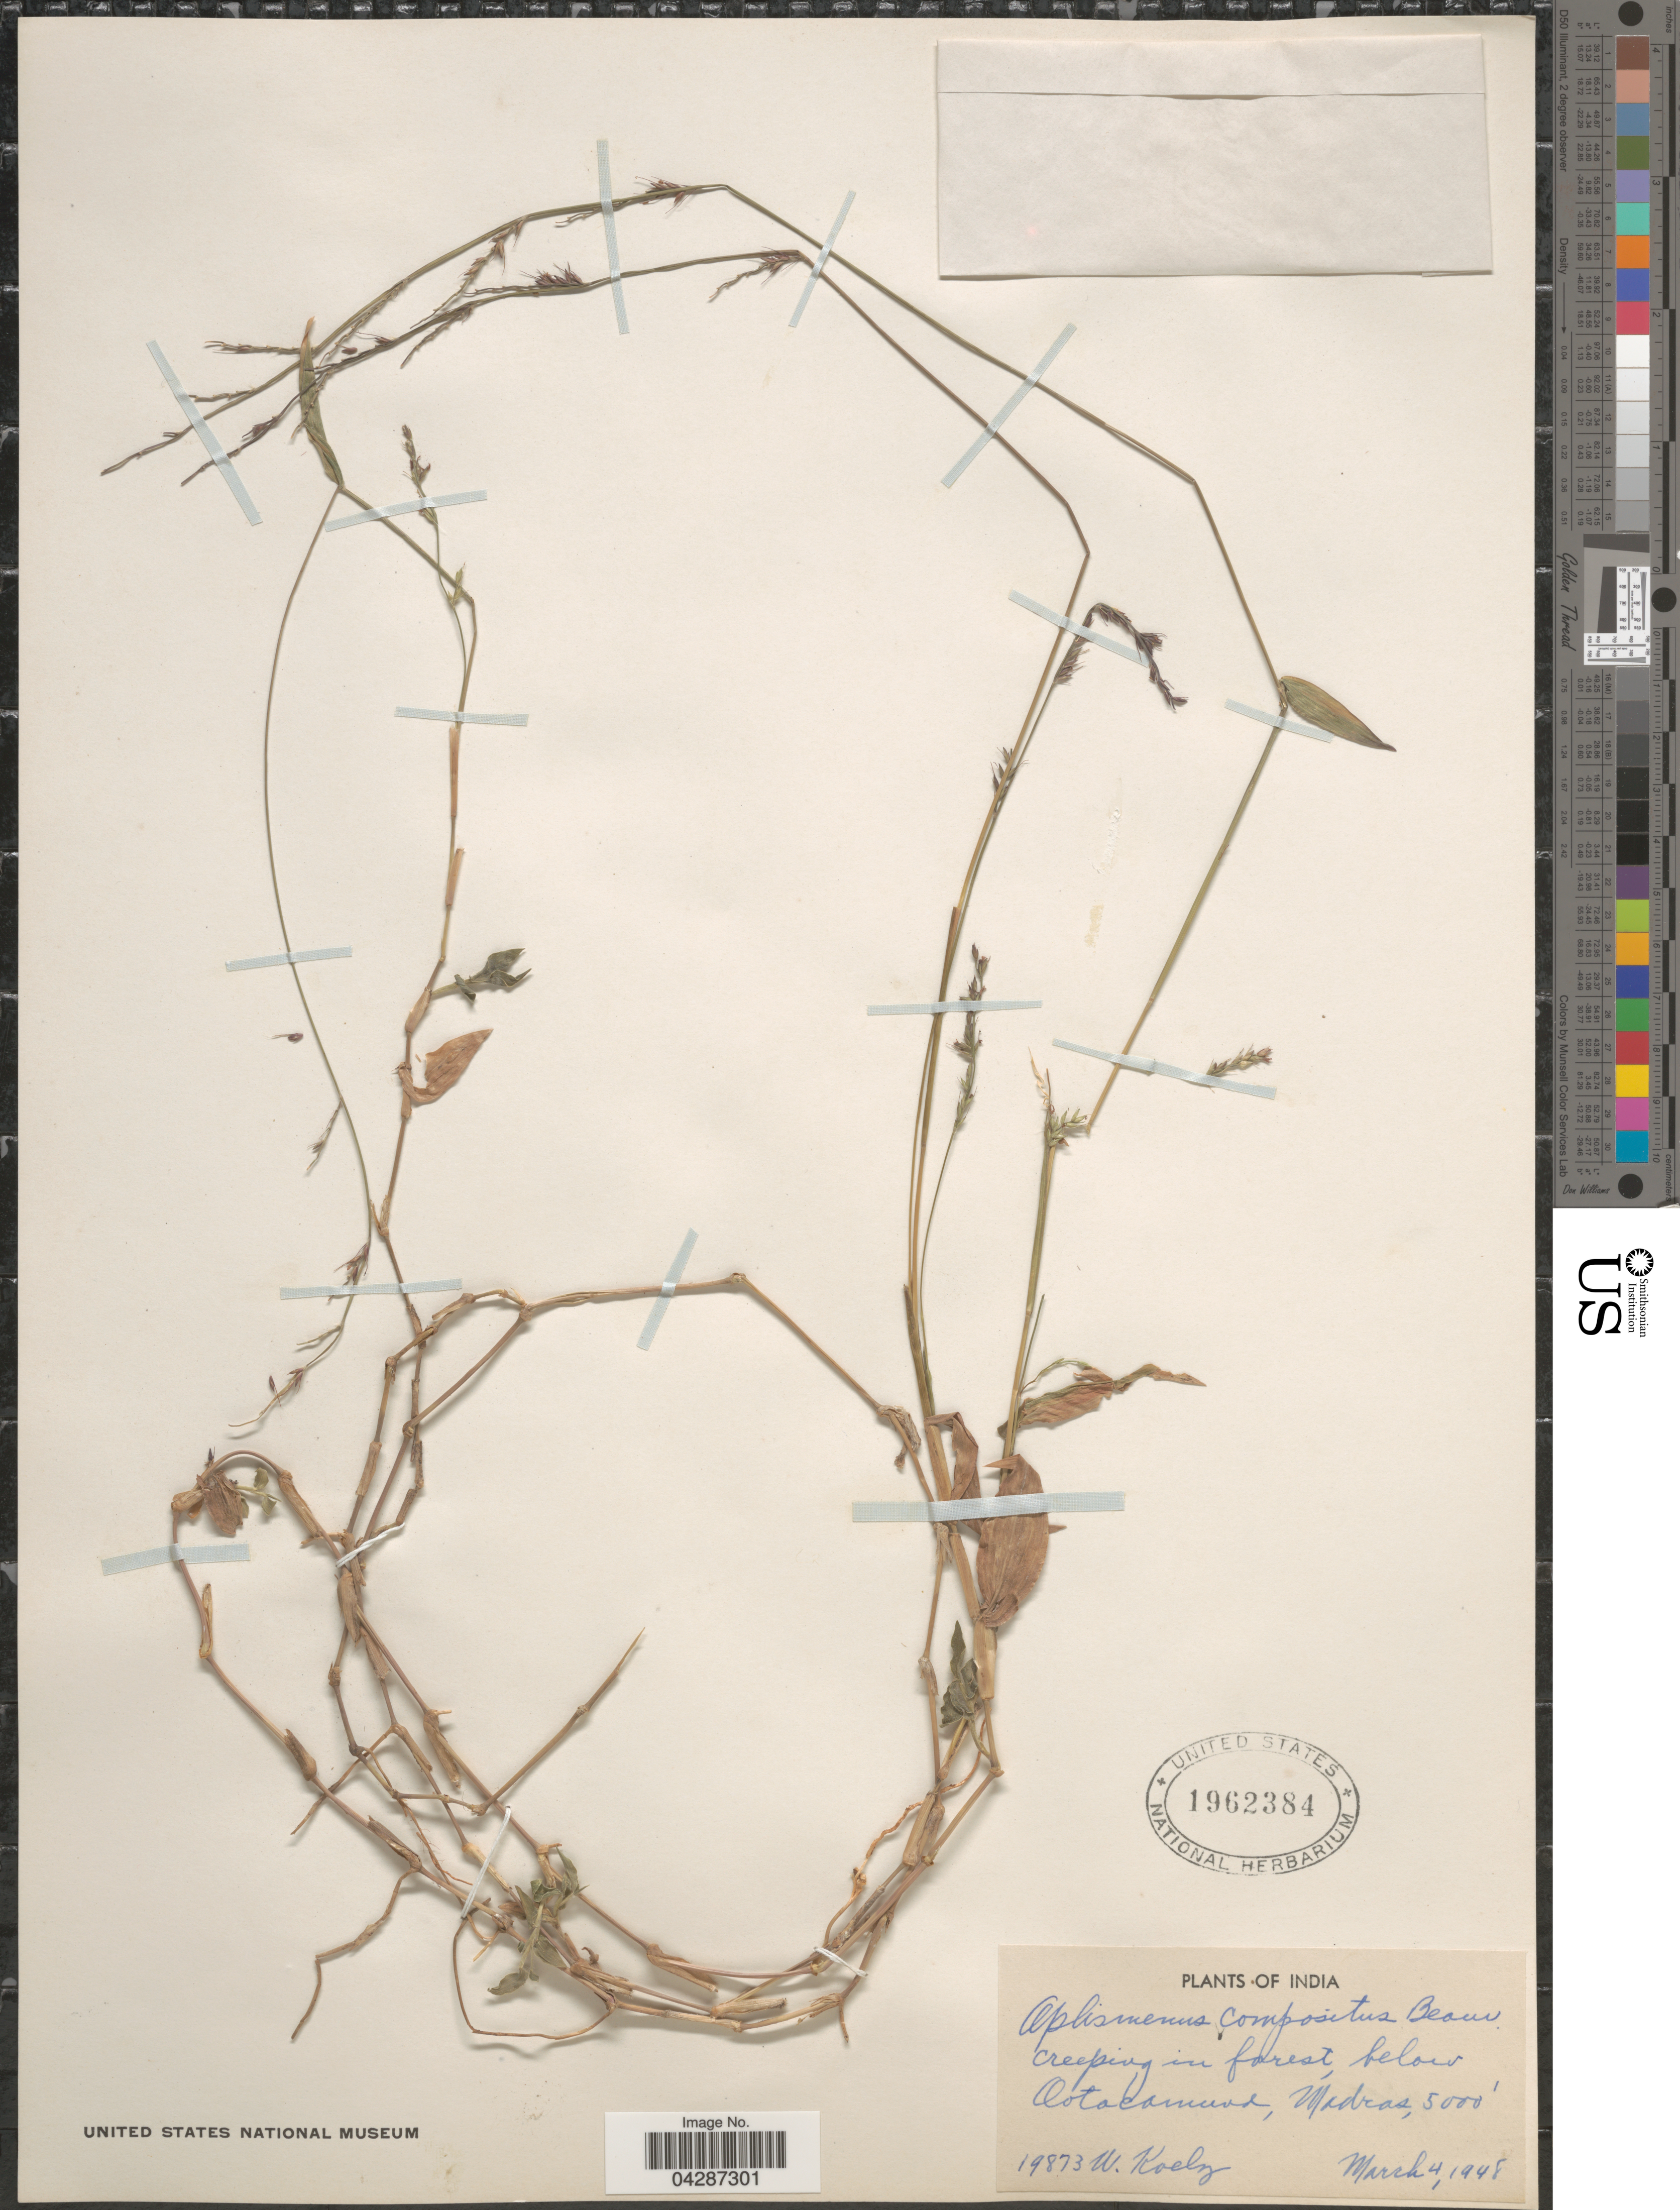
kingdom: Plantae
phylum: Tracheophyta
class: Liliopsida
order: Poales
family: Poaceae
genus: Oplismenus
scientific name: Oplismenus compositus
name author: (L.) P. Beauv.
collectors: W. Koelz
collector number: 19873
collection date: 1948-03-04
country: India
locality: In forest, below Ootacamund, Madras.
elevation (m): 1524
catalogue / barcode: US 1962384